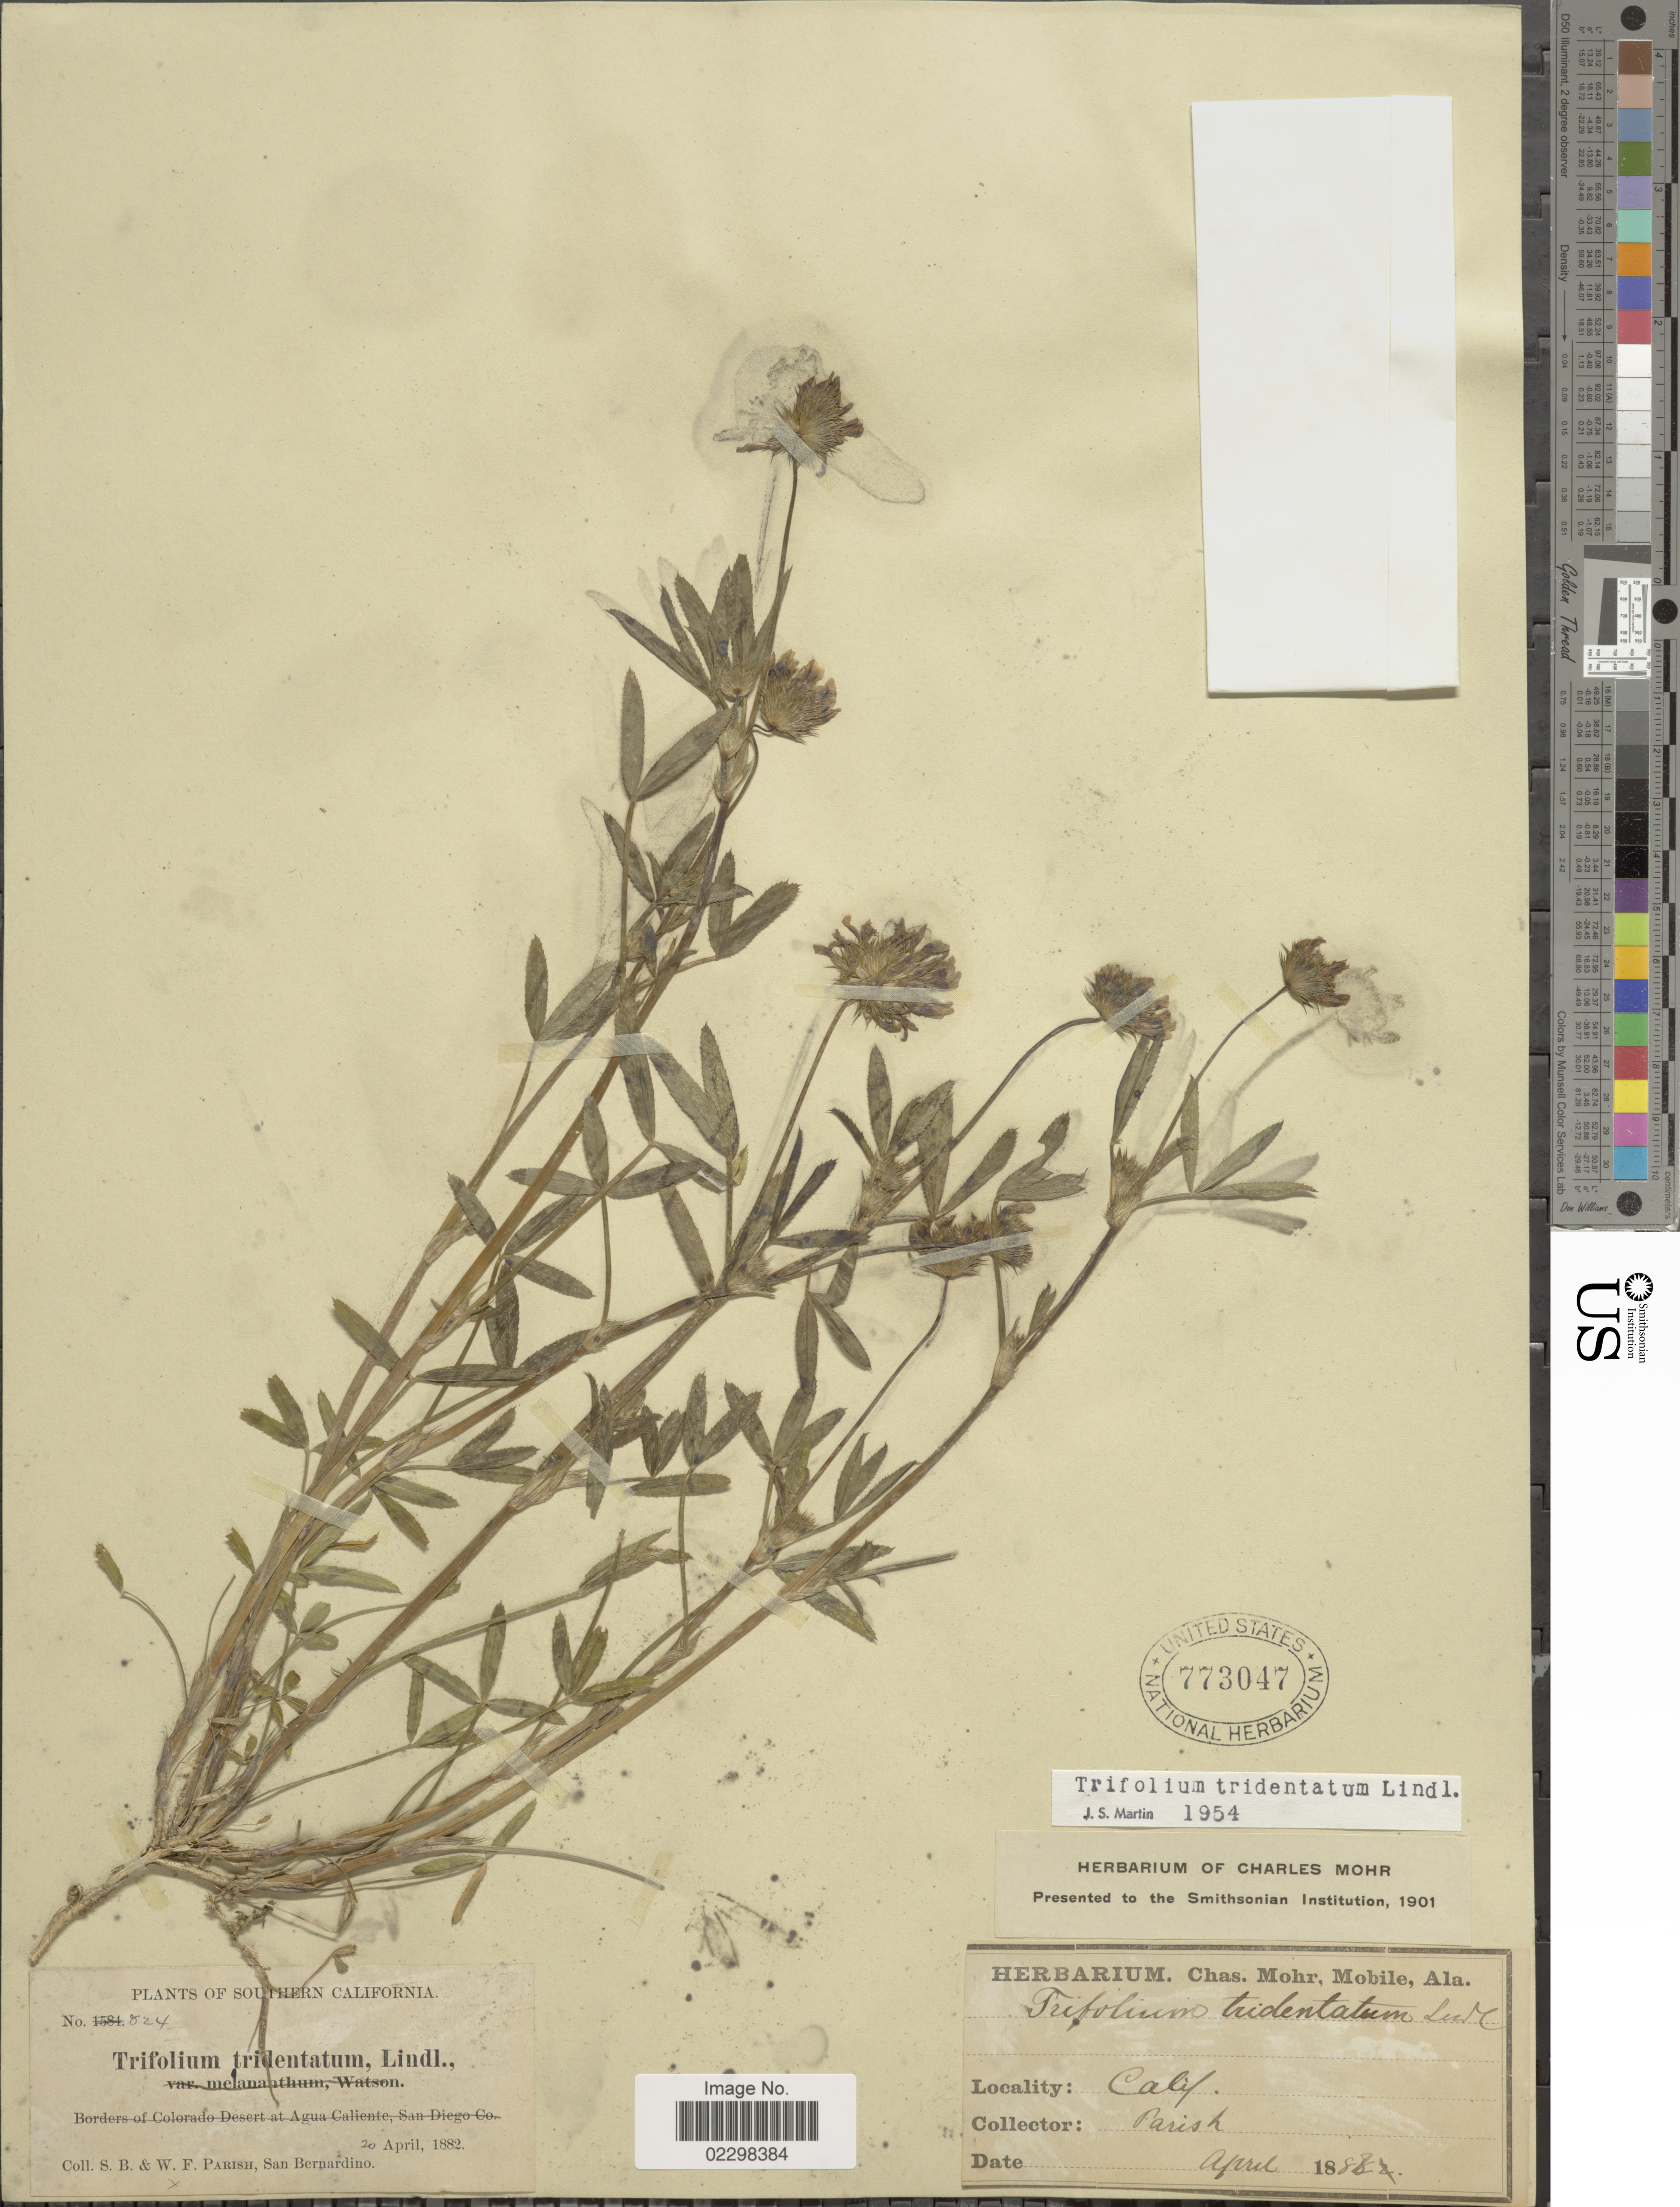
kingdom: Plantae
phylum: Tracheophyta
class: Magnoliopsida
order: Fabales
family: Fabaceae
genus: Trifolium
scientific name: Trifolium tridentatum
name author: Lindl.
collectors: S. B. Parish & W. F. Parish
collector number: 524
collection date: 1882-04-20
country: United States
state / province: California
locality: Southern California. Calif.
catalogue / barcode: US 773047